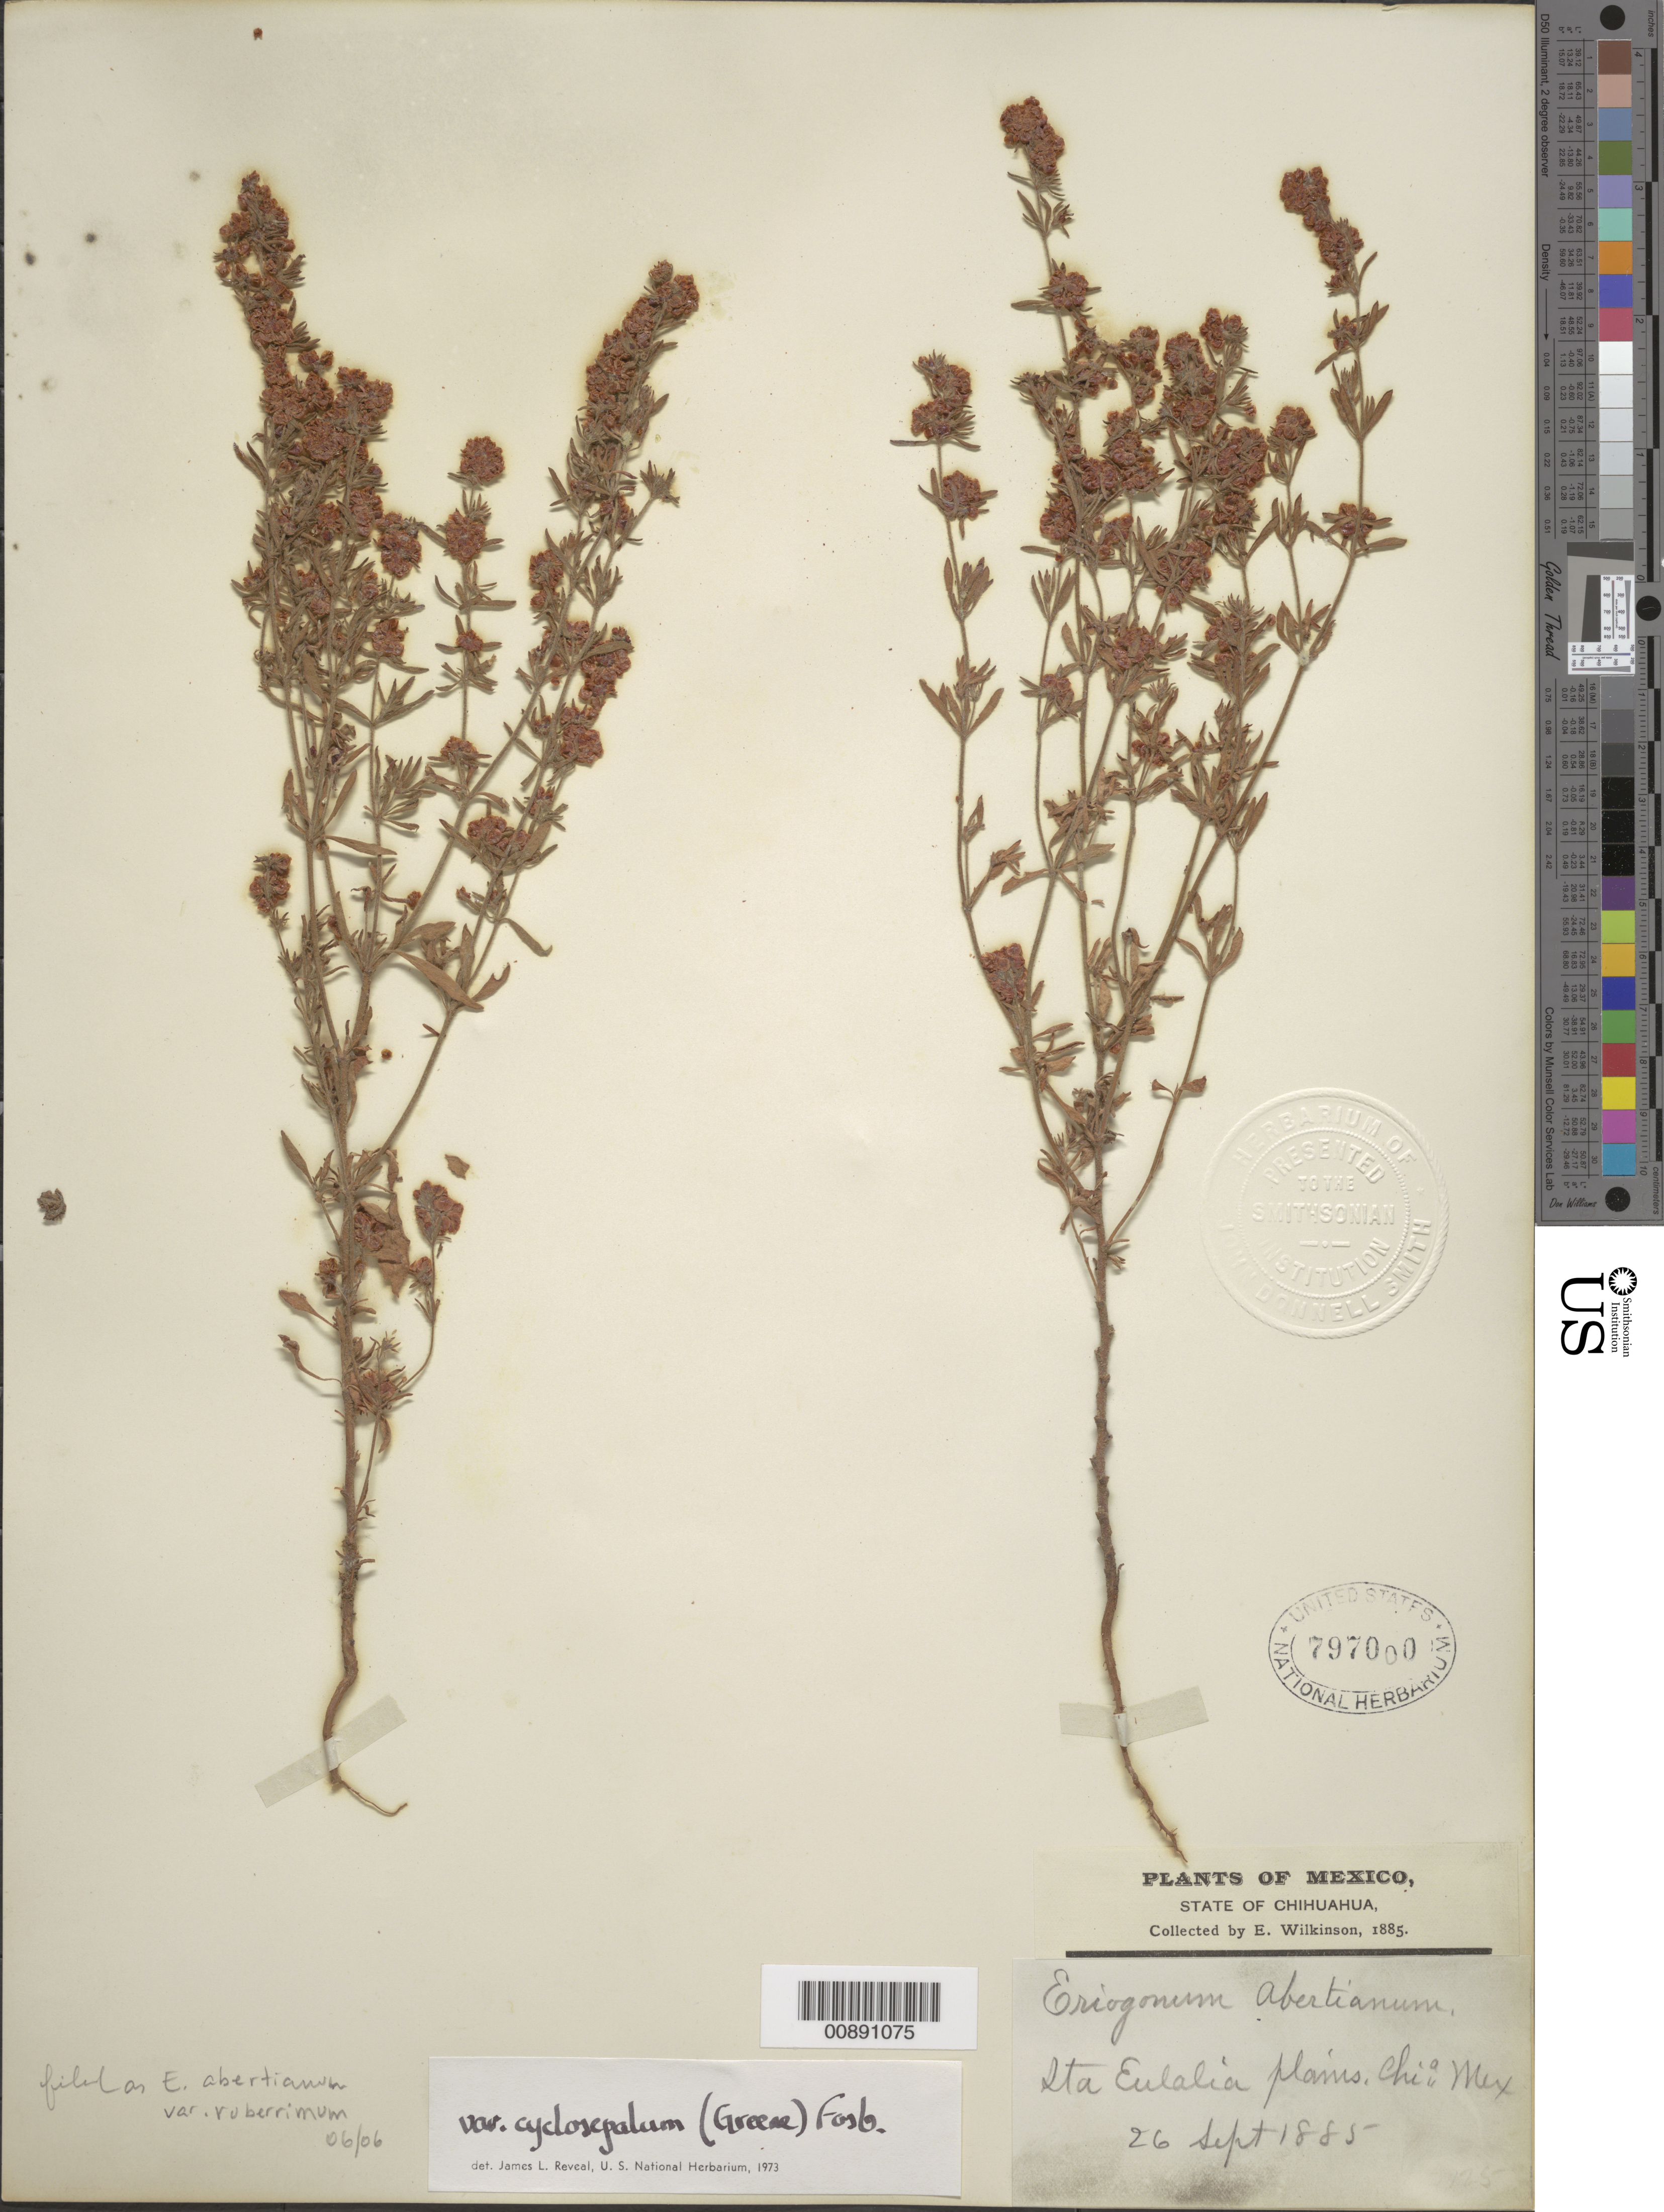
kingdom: Plantae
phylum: Tracheophyta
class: Magnoliopsida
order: Caryophyllales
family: Polygonaceae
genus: Eriogonum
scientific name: Eriogonum abertianum var. ruberrimum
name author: (Gand.) Gand.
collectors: E. Wilkinson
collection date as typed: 26 Sep 1885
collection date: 1885-09-26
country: Mexico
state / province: Chihuahua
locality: Sta. Eulalia plains, Chihuahua.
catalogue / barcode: US 797000